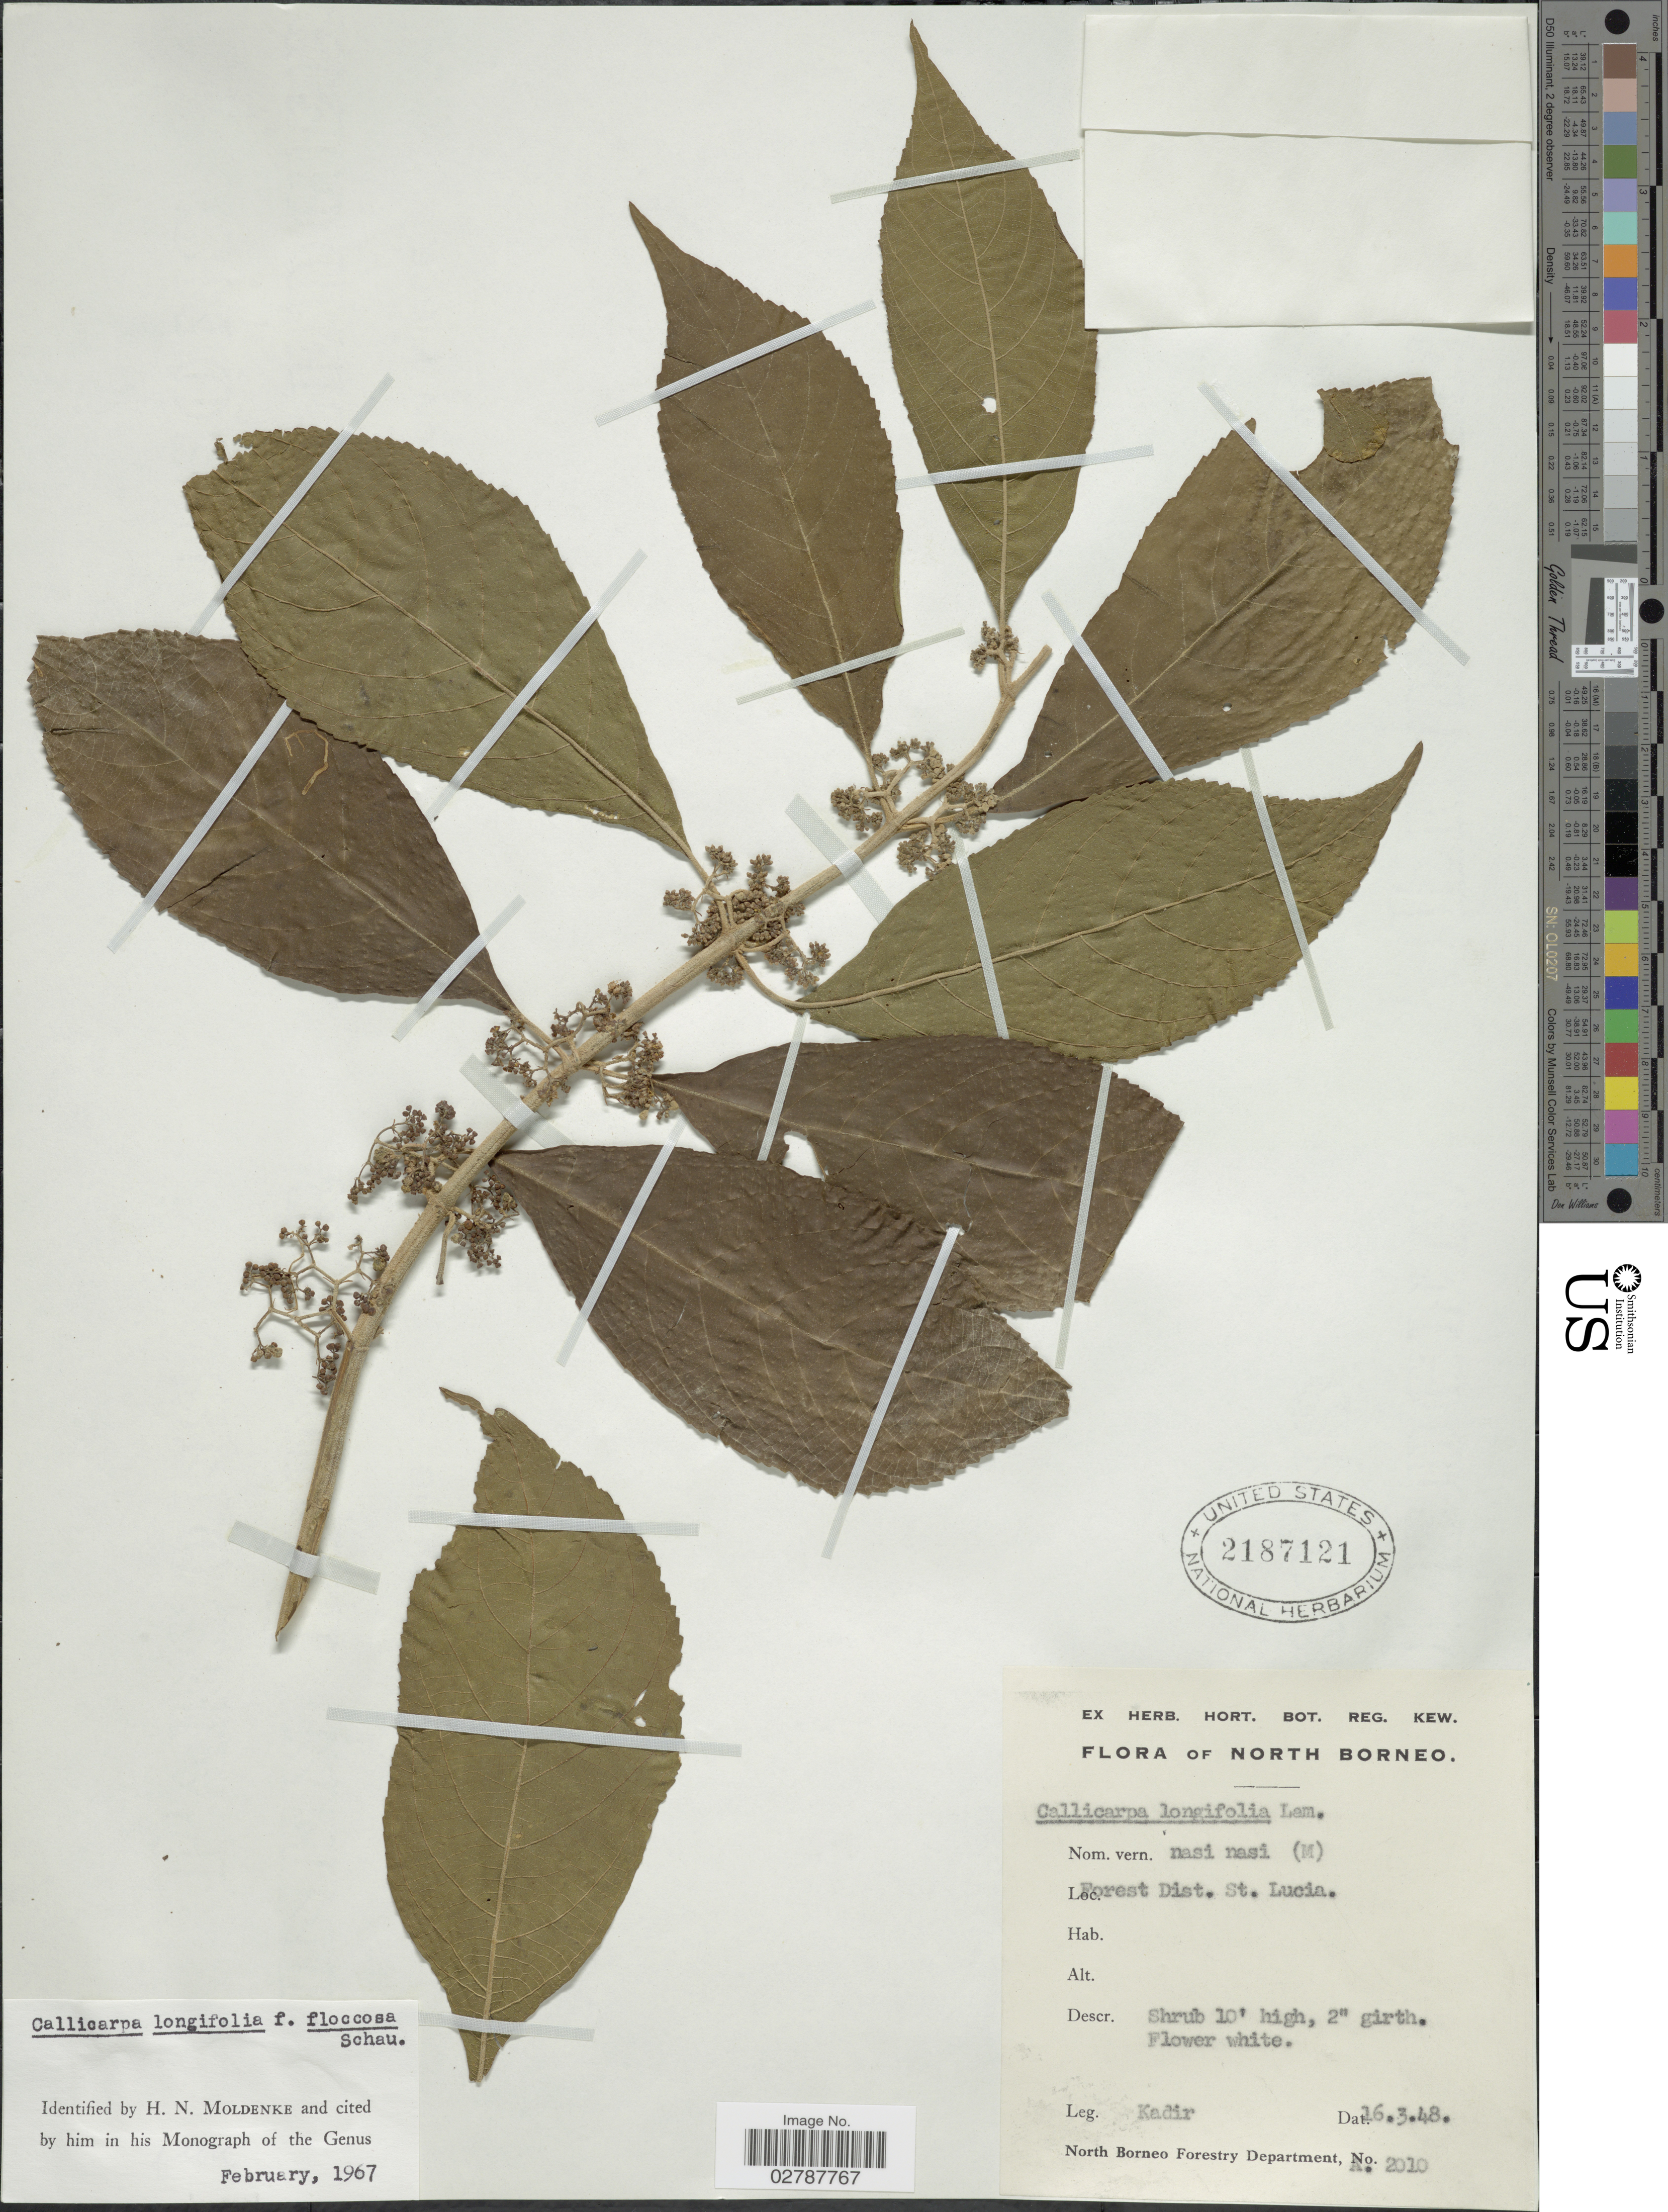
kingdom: Plantae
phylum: Tracheophyta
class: Magnoliopsida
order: Lamiales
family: Lamiaceae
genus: Callicarpa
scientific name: Callicarpa longifolia f. floccosa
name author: Schauer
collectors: -. Kadir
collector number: A2010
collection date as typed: Transcribed d/m/y: 16/3/48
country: Malaysia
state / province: Sabah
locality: North Borneo. Forest Dist. St. Lucia.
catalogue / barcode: US 2187121